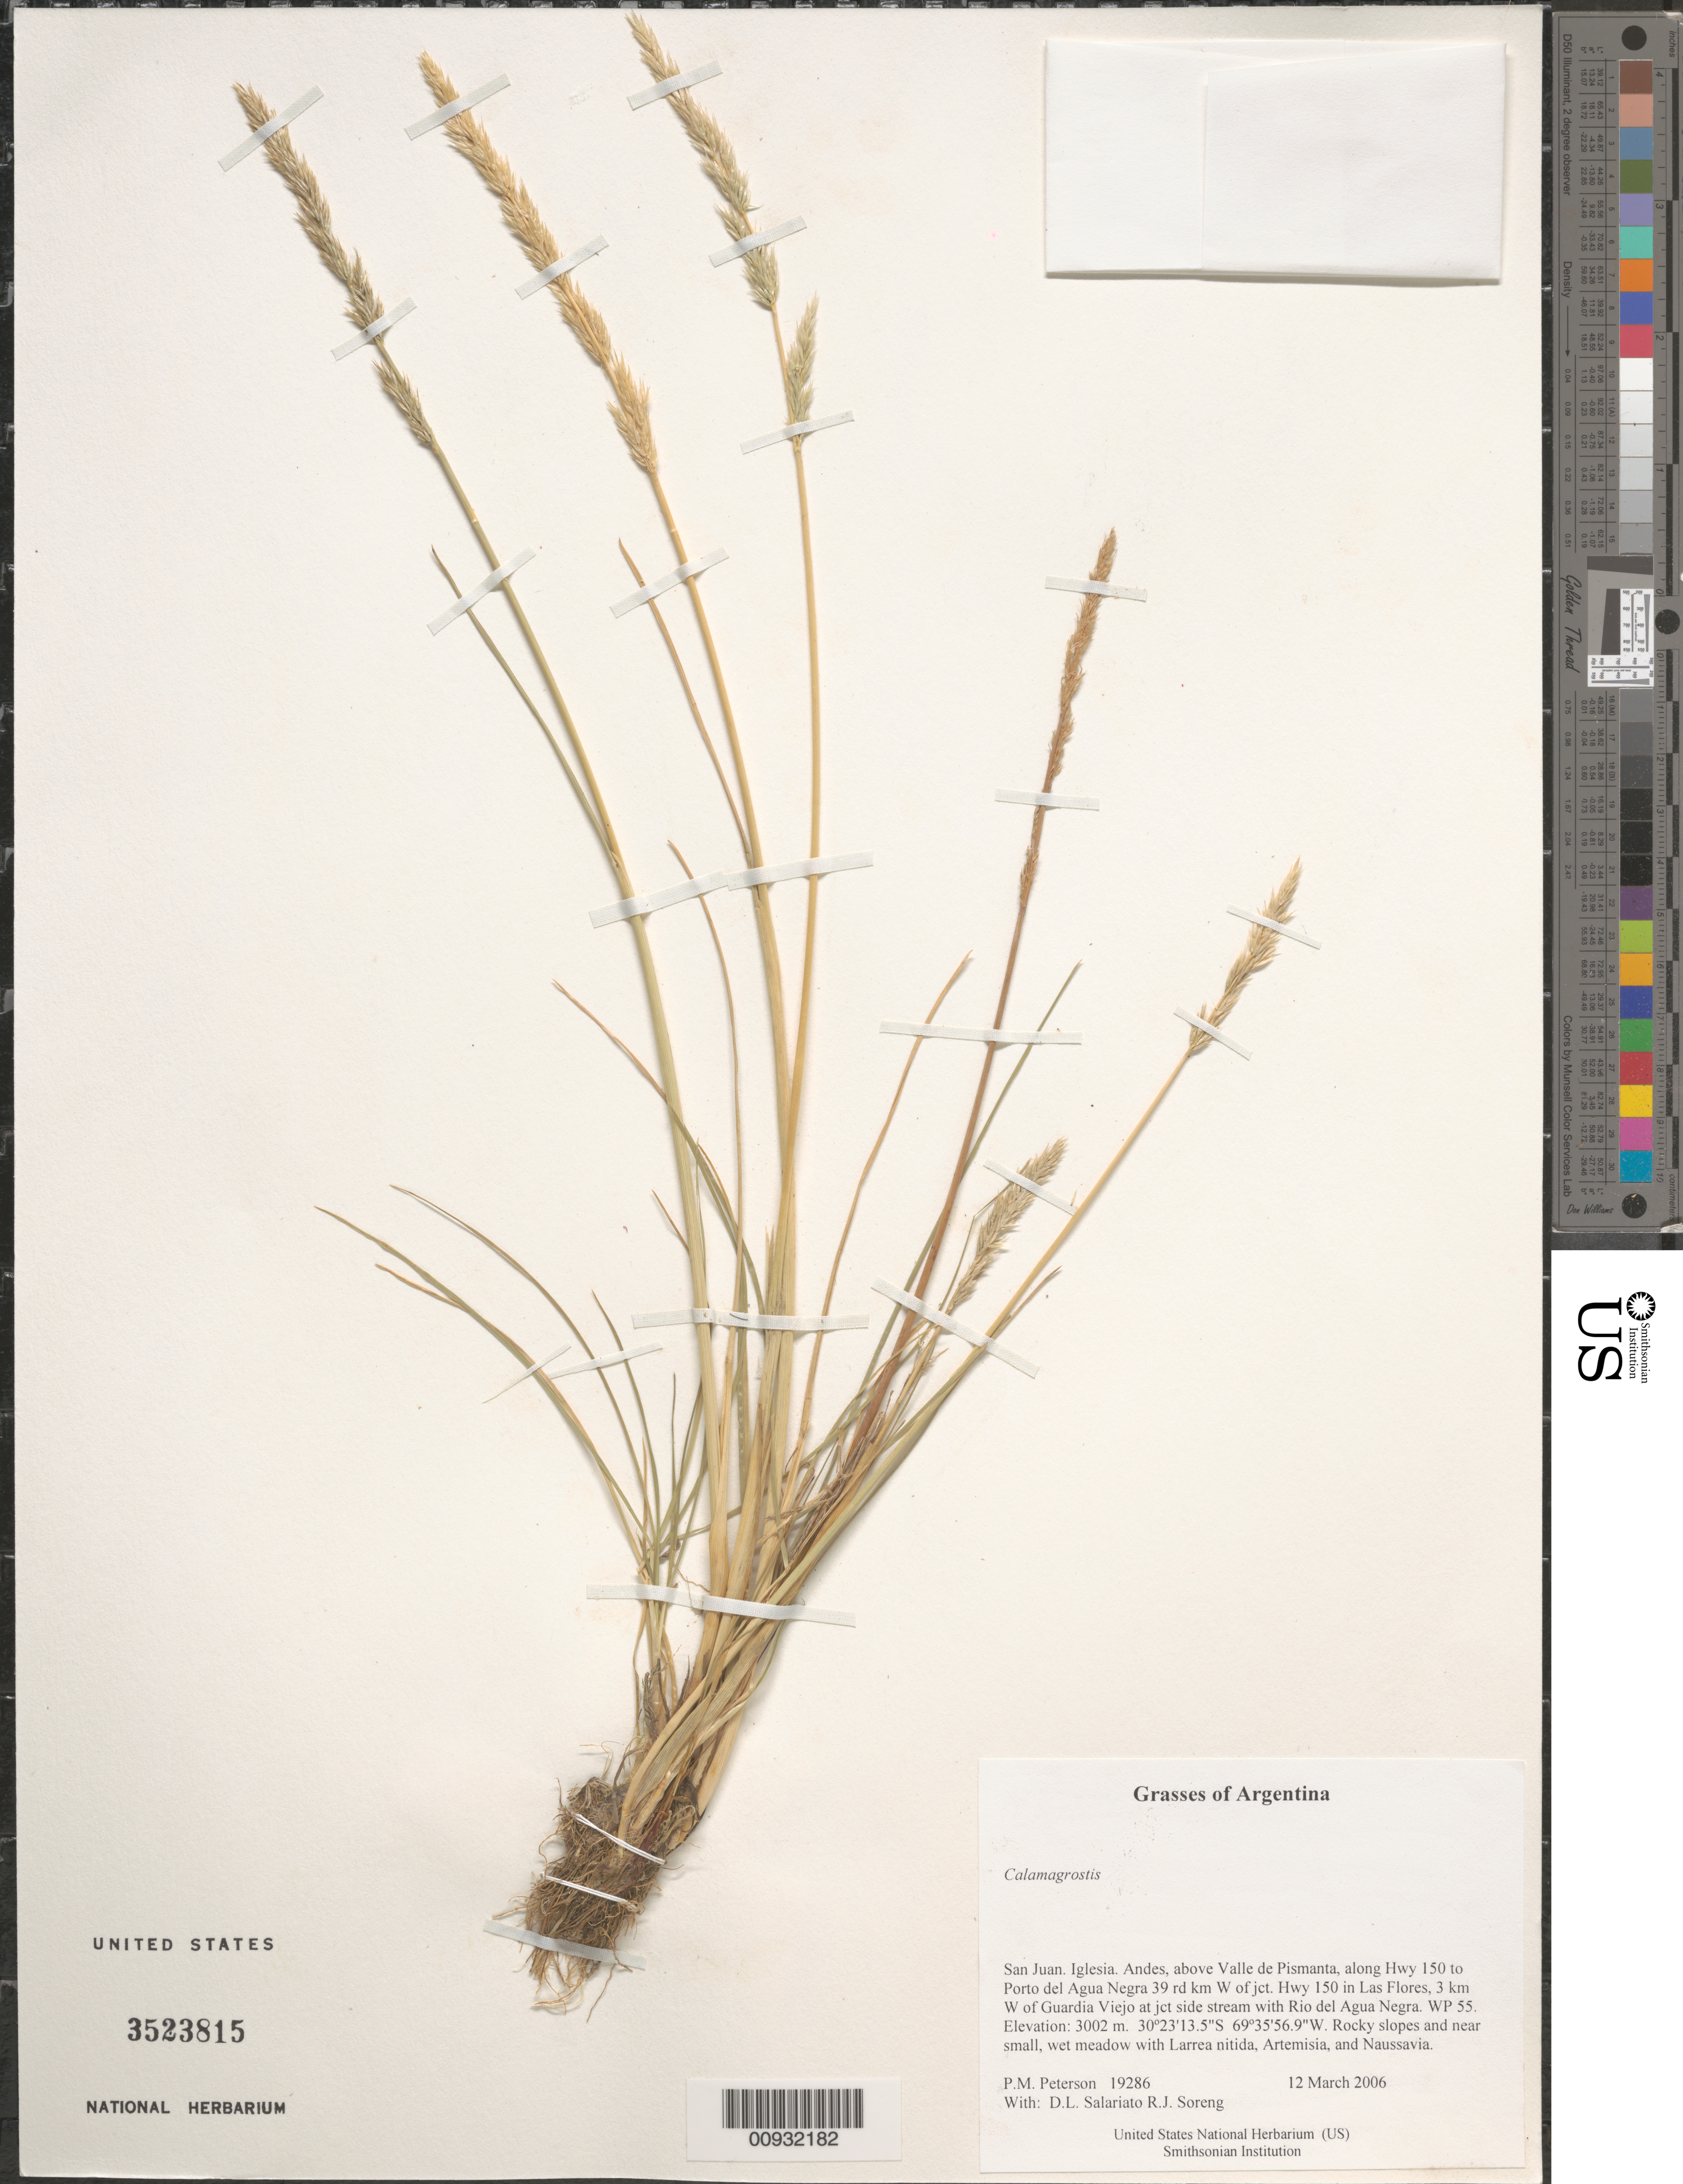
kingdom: Plantae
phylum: Tracheophyta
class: Liliopsida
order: Poales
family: Poaceae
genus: Calamagrostis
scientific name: Calamagrostis sp.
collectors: P. M. Peterson, R. J. Soreng, D. Salariato & A. Panizza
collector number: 19286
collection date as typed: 12 Mar 2006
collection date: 2006-03-12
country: Argentina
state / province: San Juan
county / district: Iglesia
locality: Andes, above Valle de Pismanta, along Hwy 150 to Porto del Agua Negra 39 rd km W of jct. Hwy 150 in Las Flores, 3 km W of Guardia Viejo at jct side stream with Rio del Agua Negra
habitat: Rocky slopes and near small, wet meadow with Larrea nitida, Artemisia, and Naussavia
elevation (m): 3002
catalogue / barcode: US 3523815